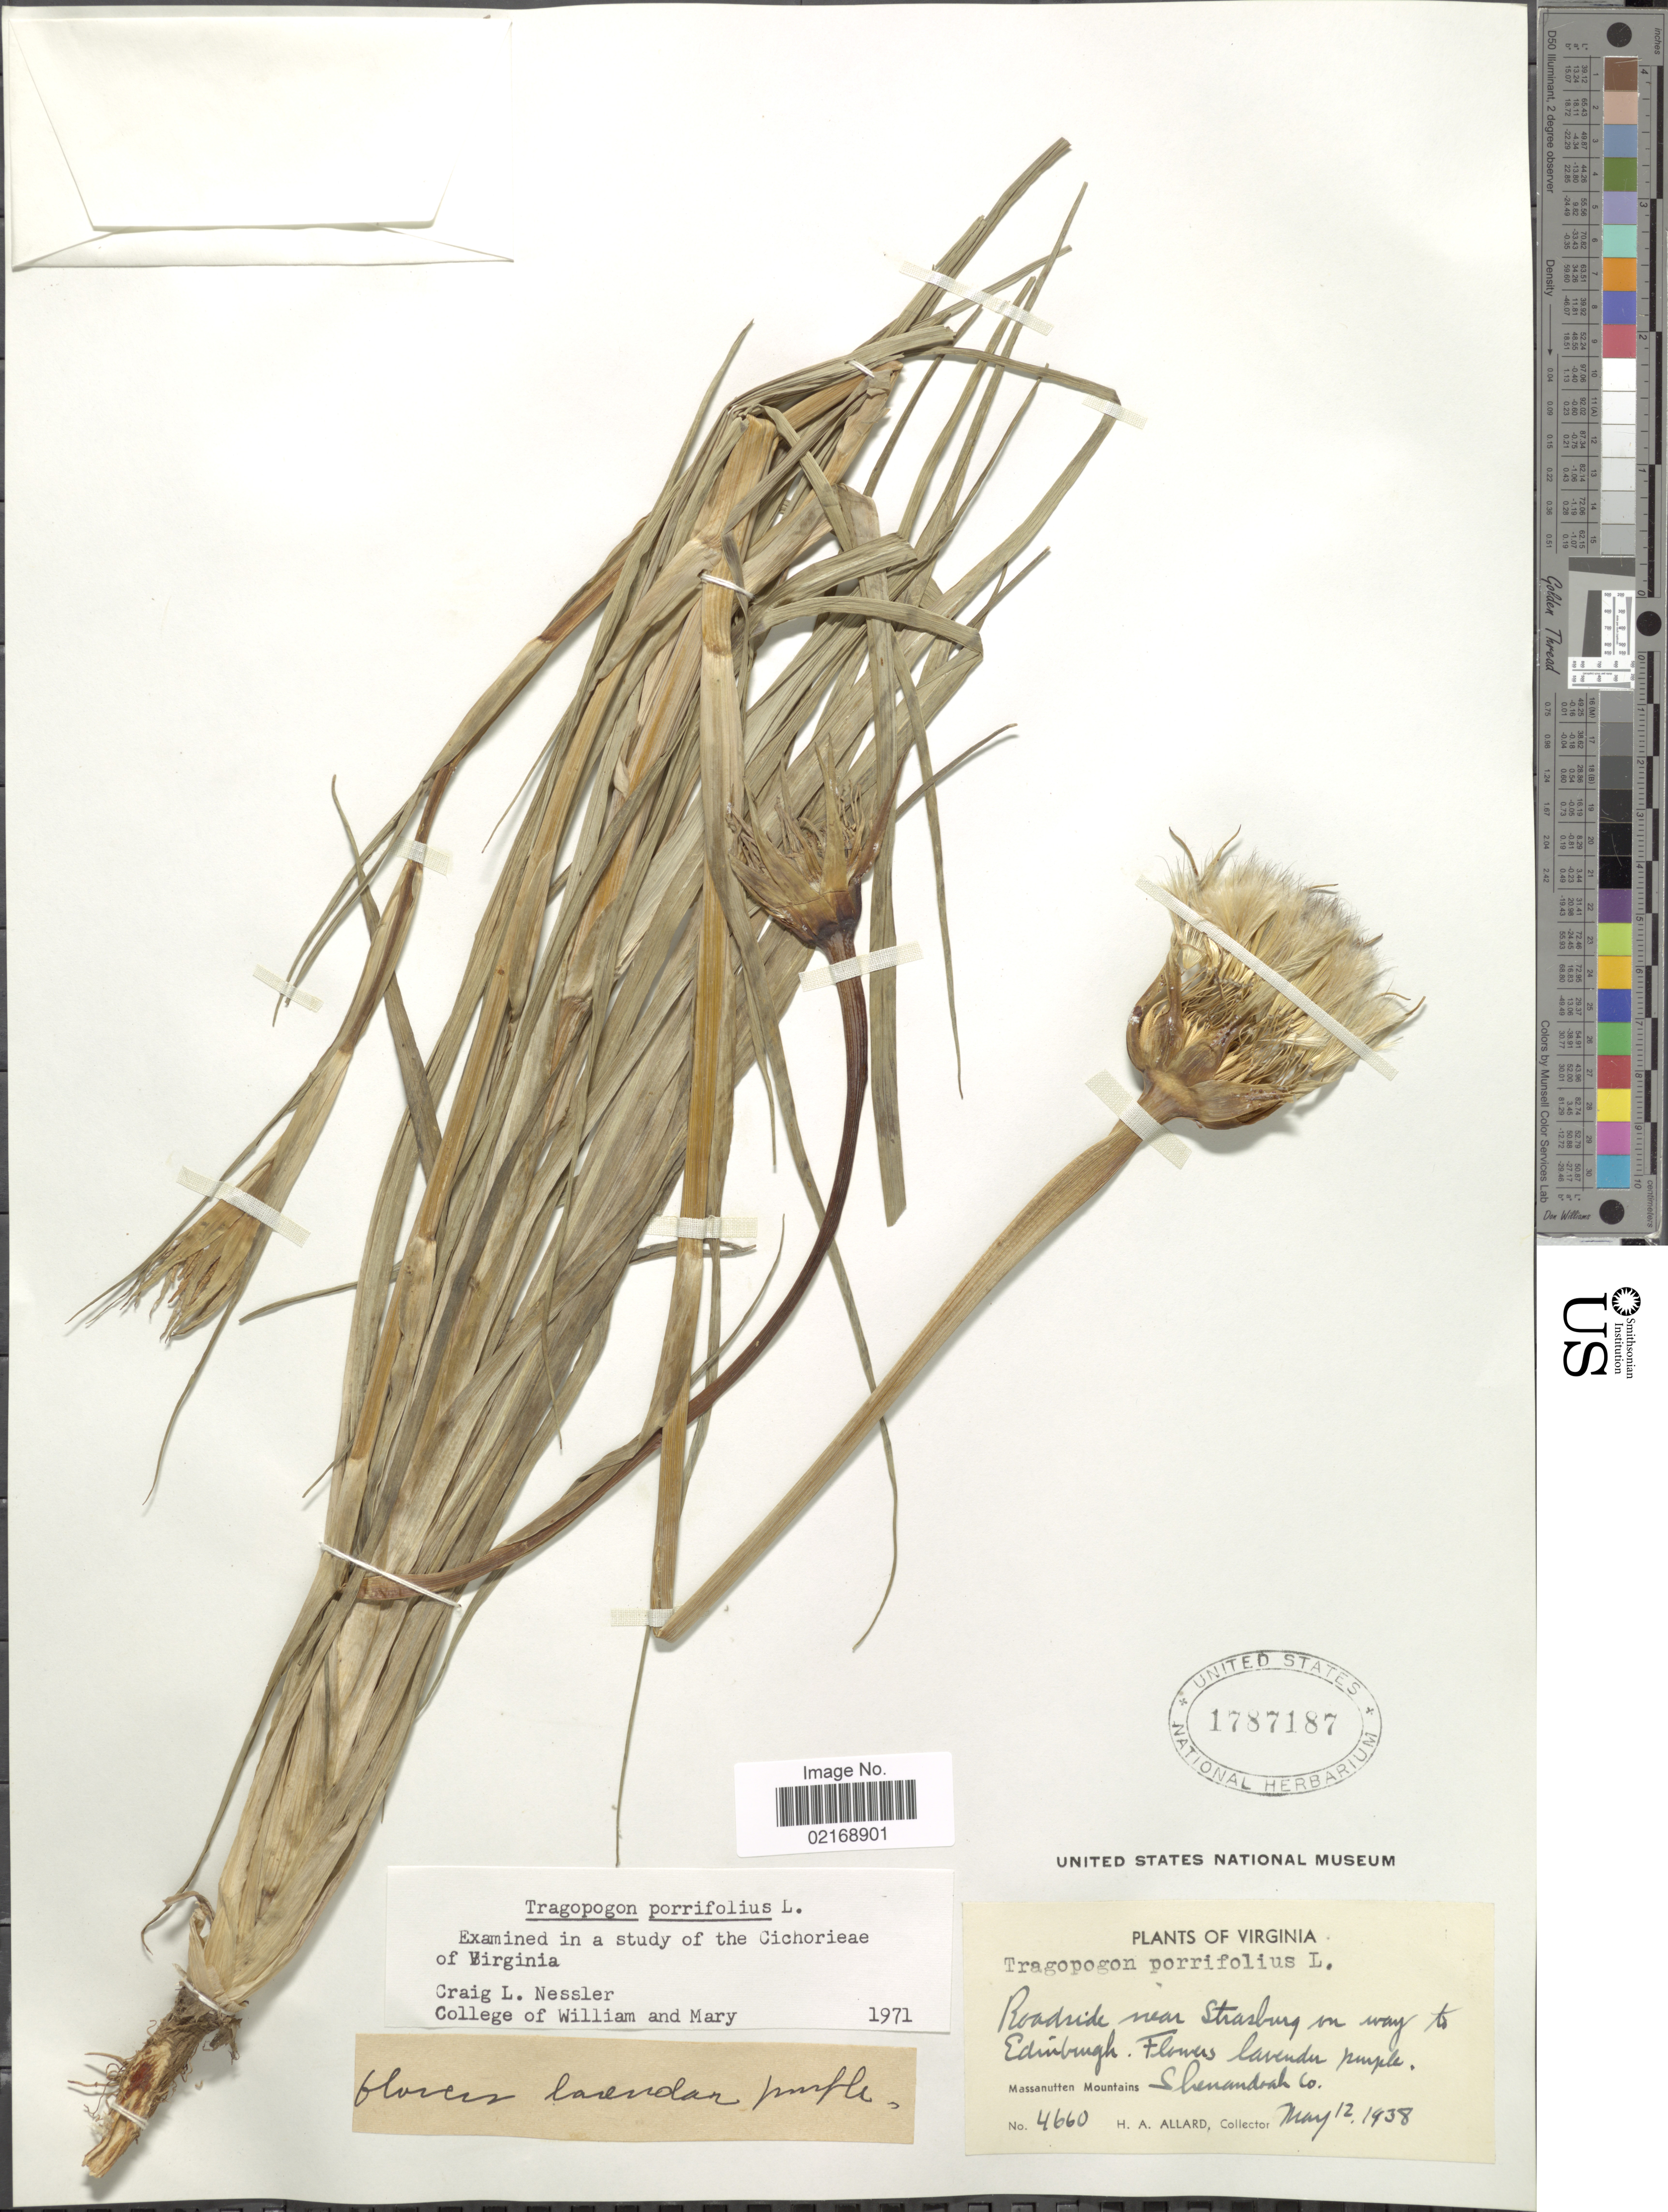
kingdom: Plantae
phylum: Tracheophyta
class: Magnoliopsida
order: Asterales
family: Asteraceae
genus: Tragopogon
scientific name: Tragopogon porrifolius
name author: L.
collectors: H. A. Allard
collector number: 4660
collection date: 1938-05-12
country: United States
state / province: Virginia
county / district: Shenandoah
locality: Near Strasburg on way to Edinburgh. Massanutten Mountains. Shenandoah Co.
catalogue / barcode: US 1787187